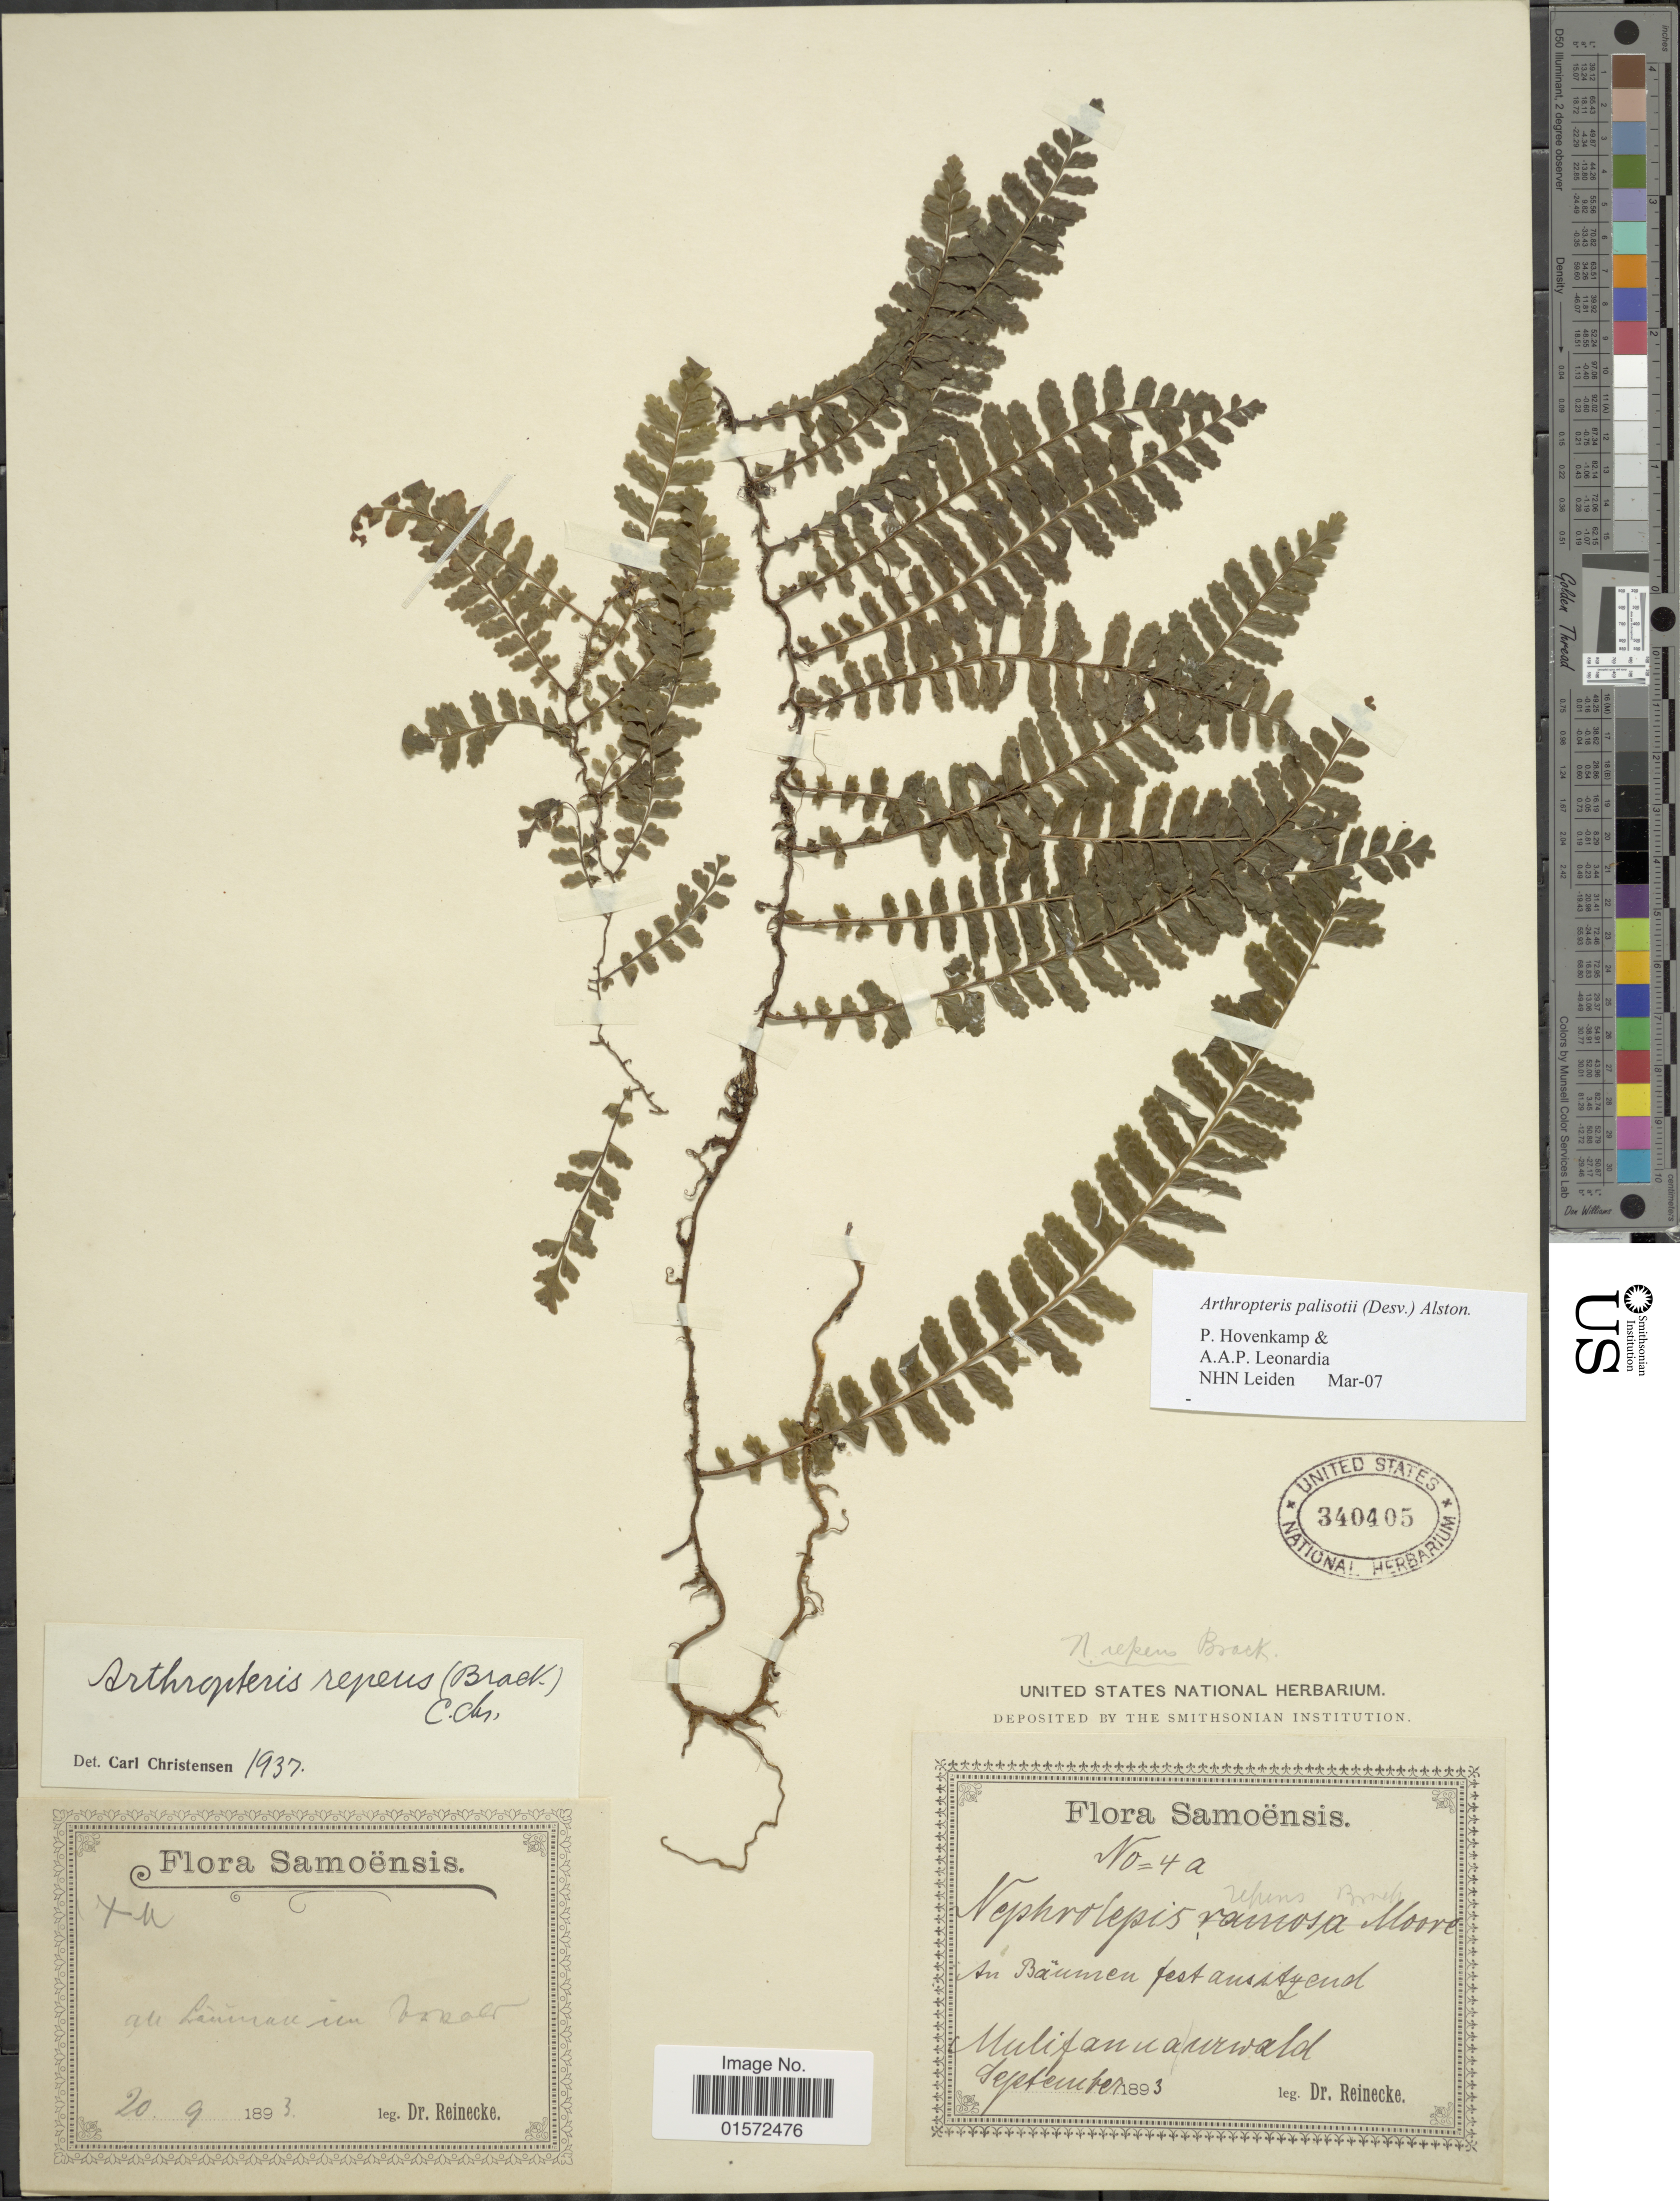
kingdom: Plantae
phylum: Tracheophyta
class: Polypodiopsida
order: Polypodiales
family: Tectariaceae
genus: Arthropteris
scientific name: Arthropteris palisotii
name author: (Desv.) Alston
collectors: -- Reinecke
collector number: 4A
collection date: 1893-09-20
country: American Samoa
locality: Samoensis, Mulifanua urwald [interpreted]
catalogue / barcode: US 340405